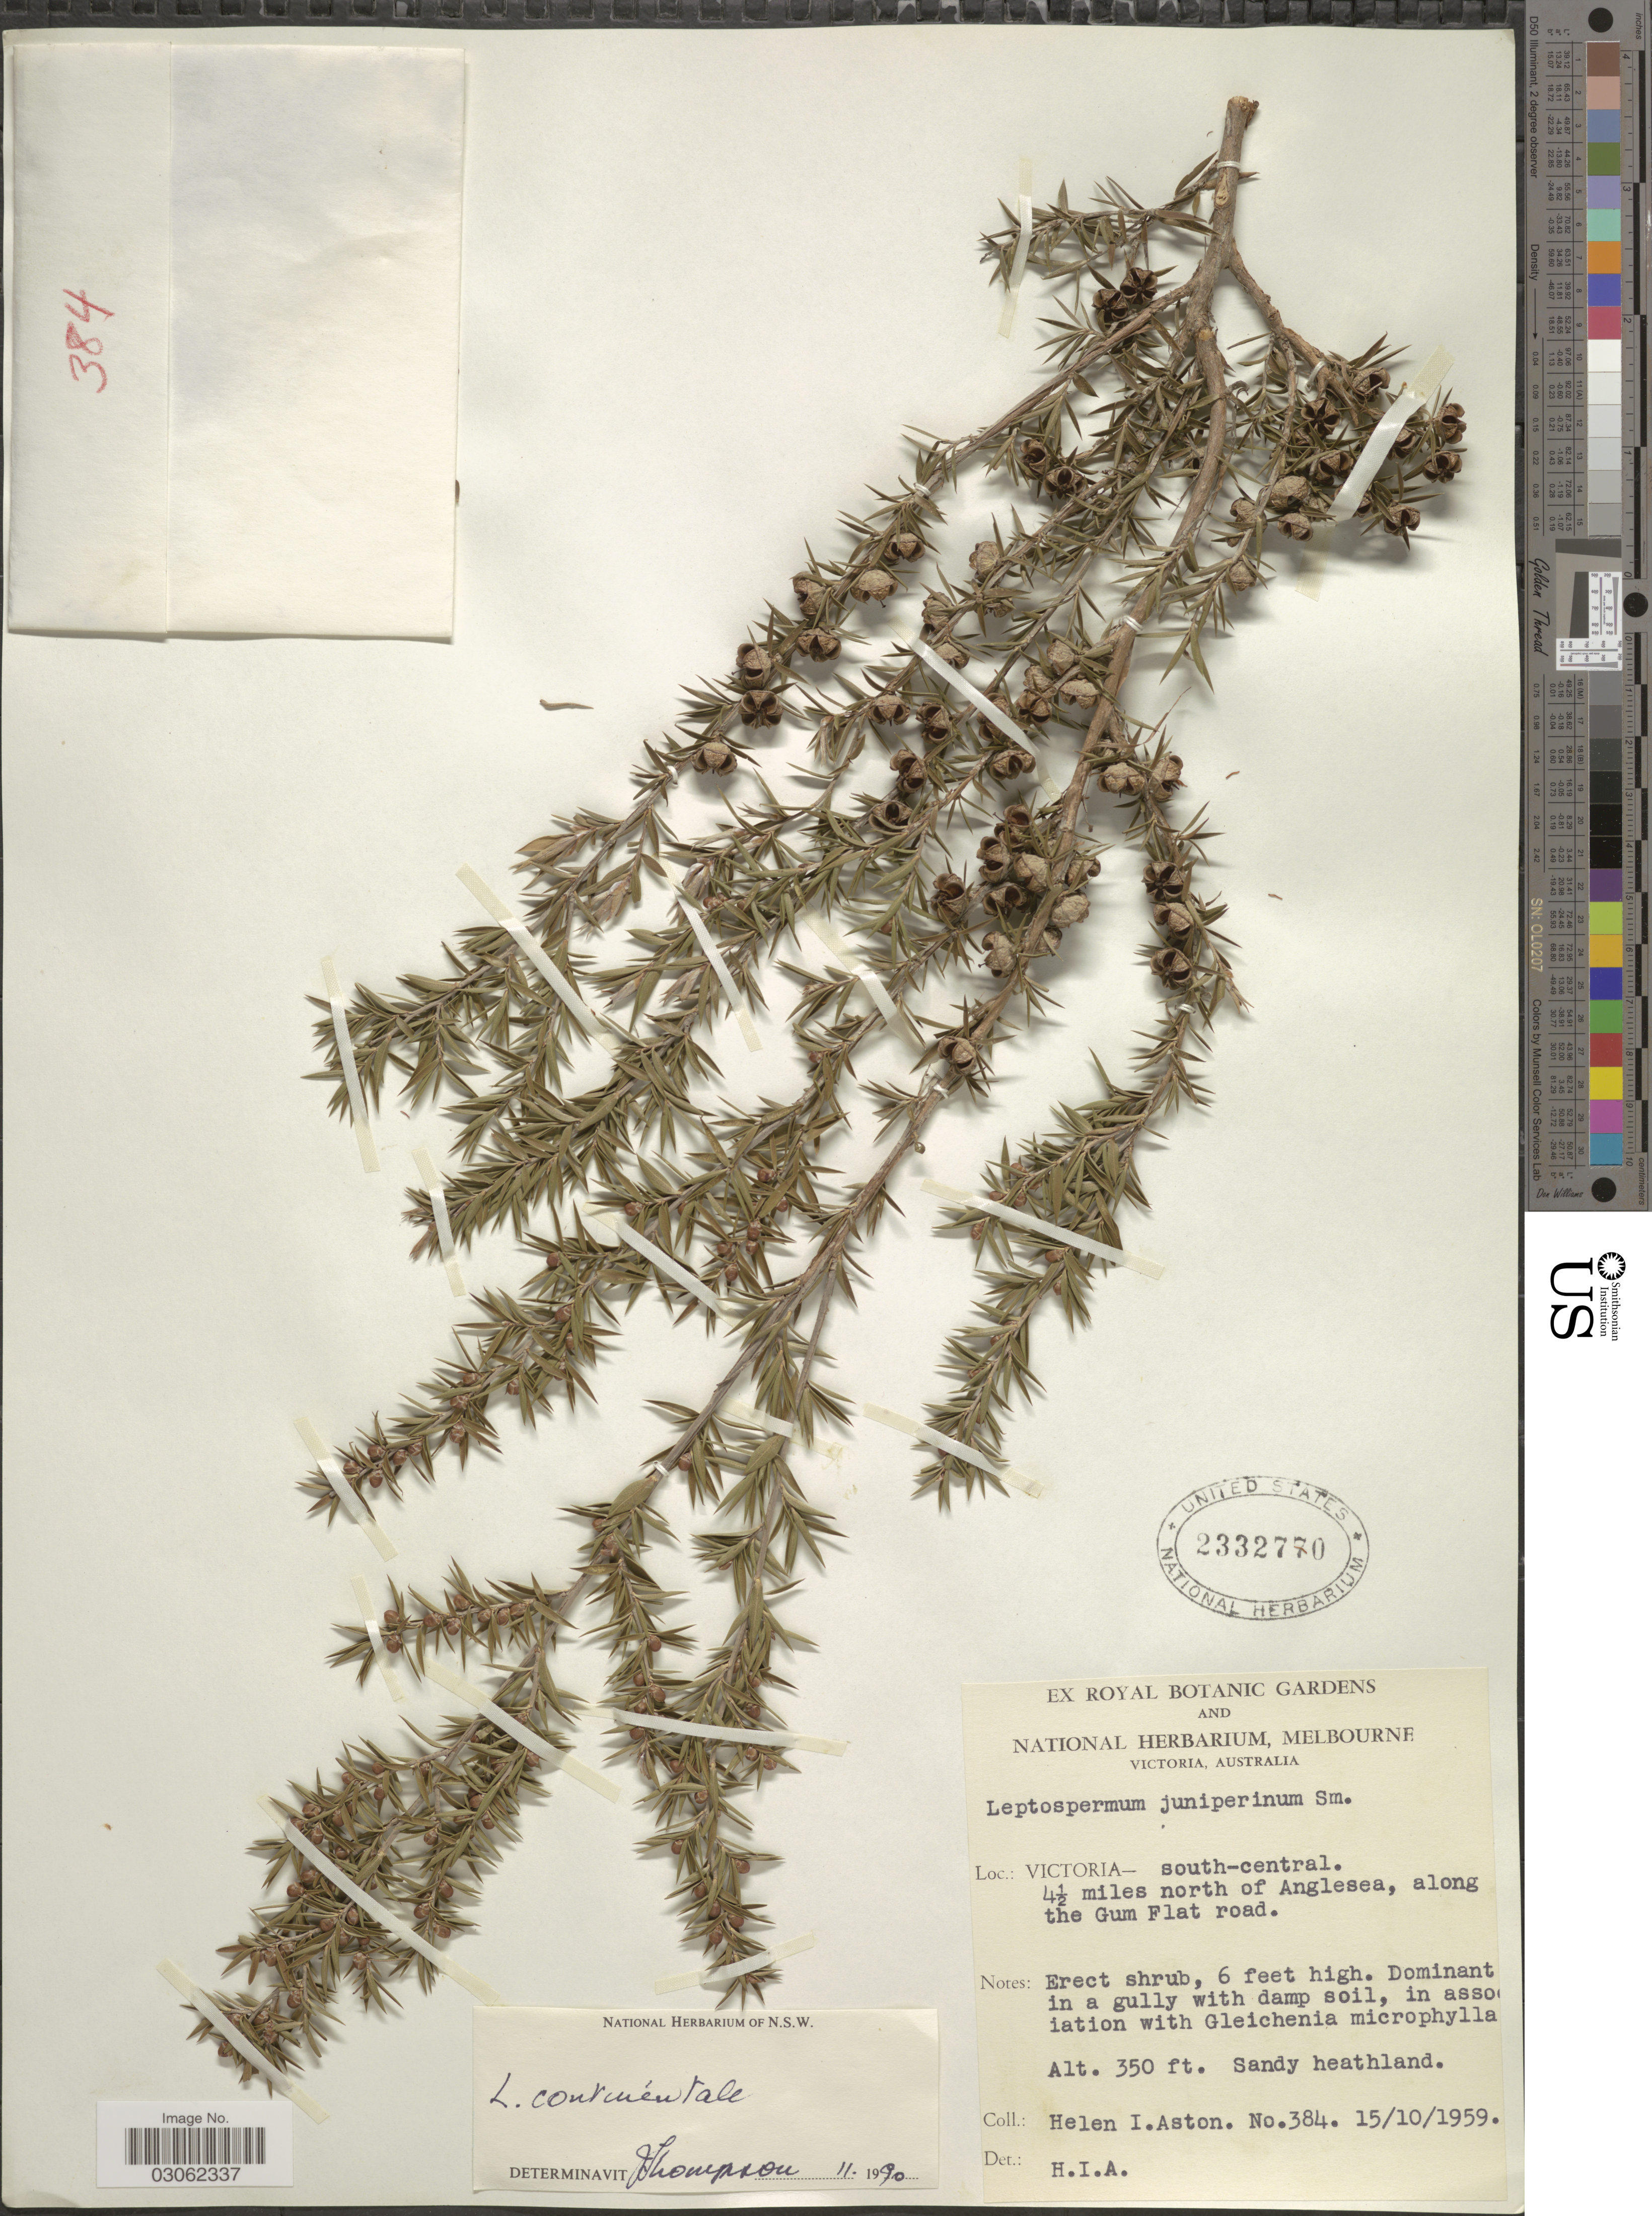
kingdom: Plantae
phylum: Tracheophyta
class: Magnoliopsida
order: Myrtales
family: Myrtaceae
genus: Leptospermum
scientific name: Leptospermum continentale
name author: Joy Thomps.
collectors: H. I. Aston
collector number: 384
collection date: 1959-10-15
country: Australia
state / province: Victoria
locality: Victoria - south-central. 4½ miles north of Anglesea, along the Gum Flat road.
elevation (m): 107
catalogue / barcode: US 2332770